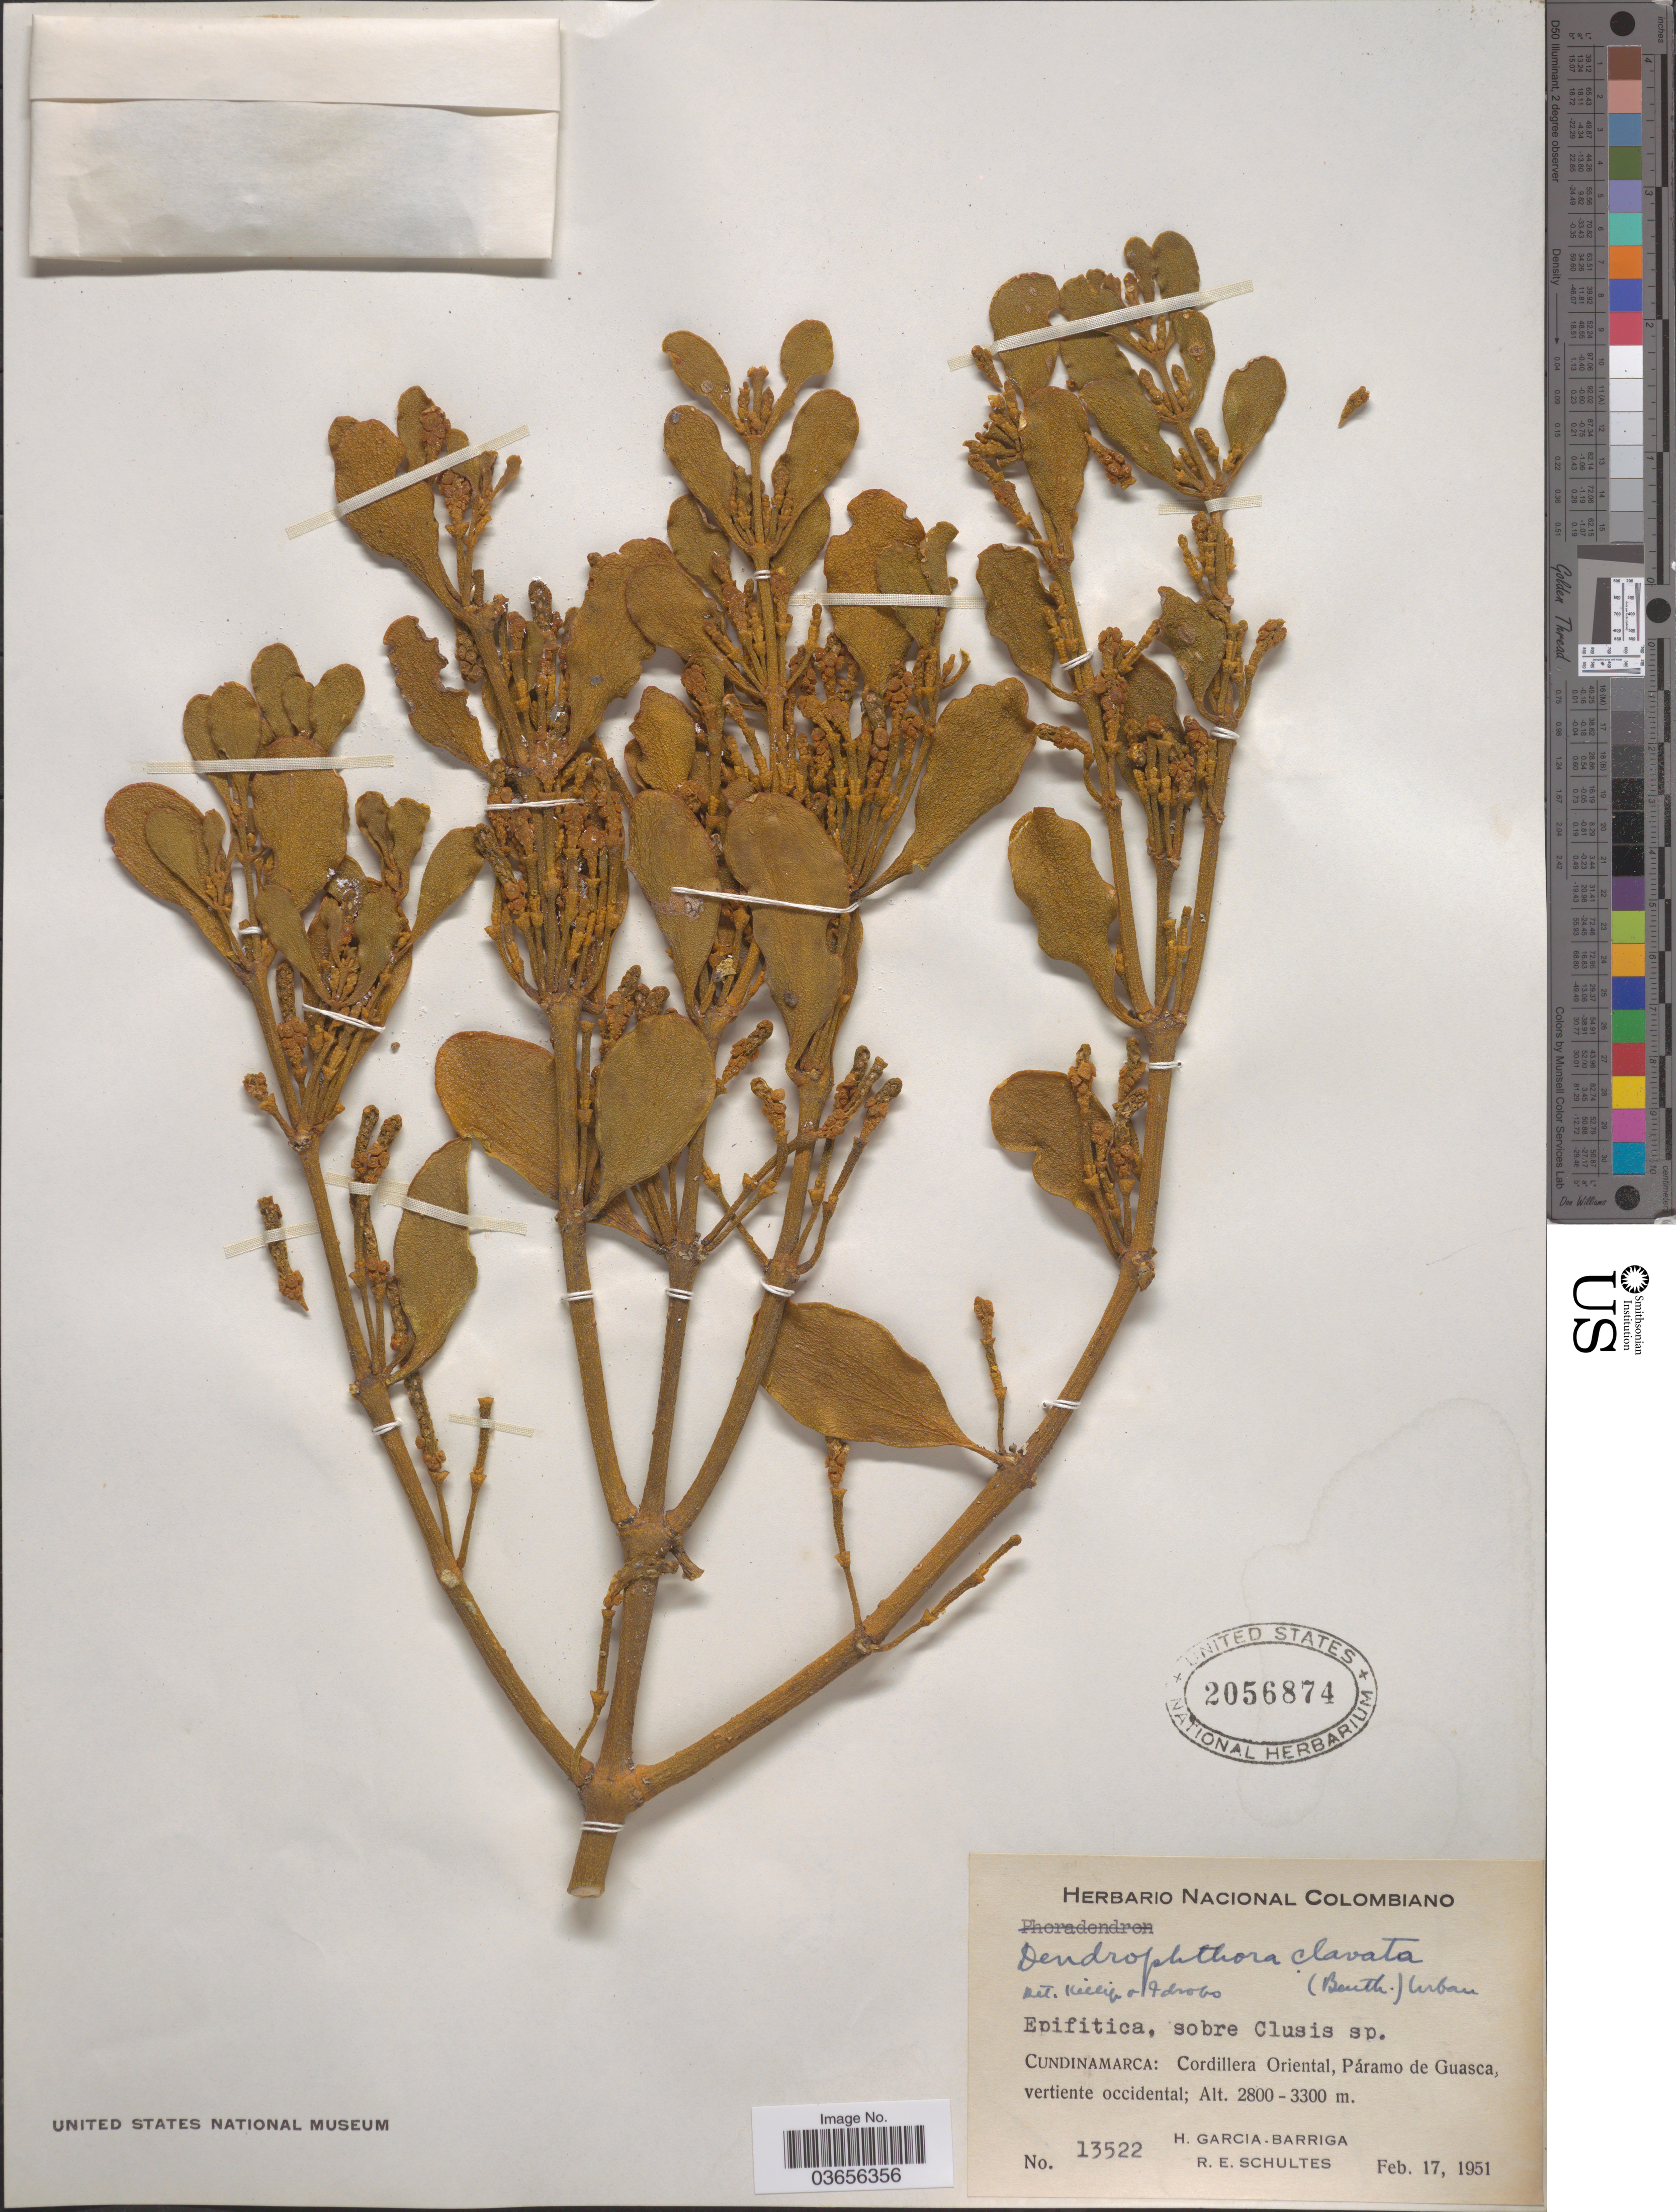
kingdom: Plantae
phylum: Tracheophyta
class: Magnoliopsida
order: Santalales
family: Viscaceae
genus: Dendrophthora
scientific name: Dendrophthora clavata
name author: (Benth.) Urb.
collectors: H. García Barriga & R. E. Schultes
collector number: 13522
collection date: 1951-02-17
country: Colombia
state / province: Cundinamarca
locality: Cordillera Oriental, Páramo de Guasca, vertiente occidental.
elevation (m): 2800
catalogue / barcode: US 2056874